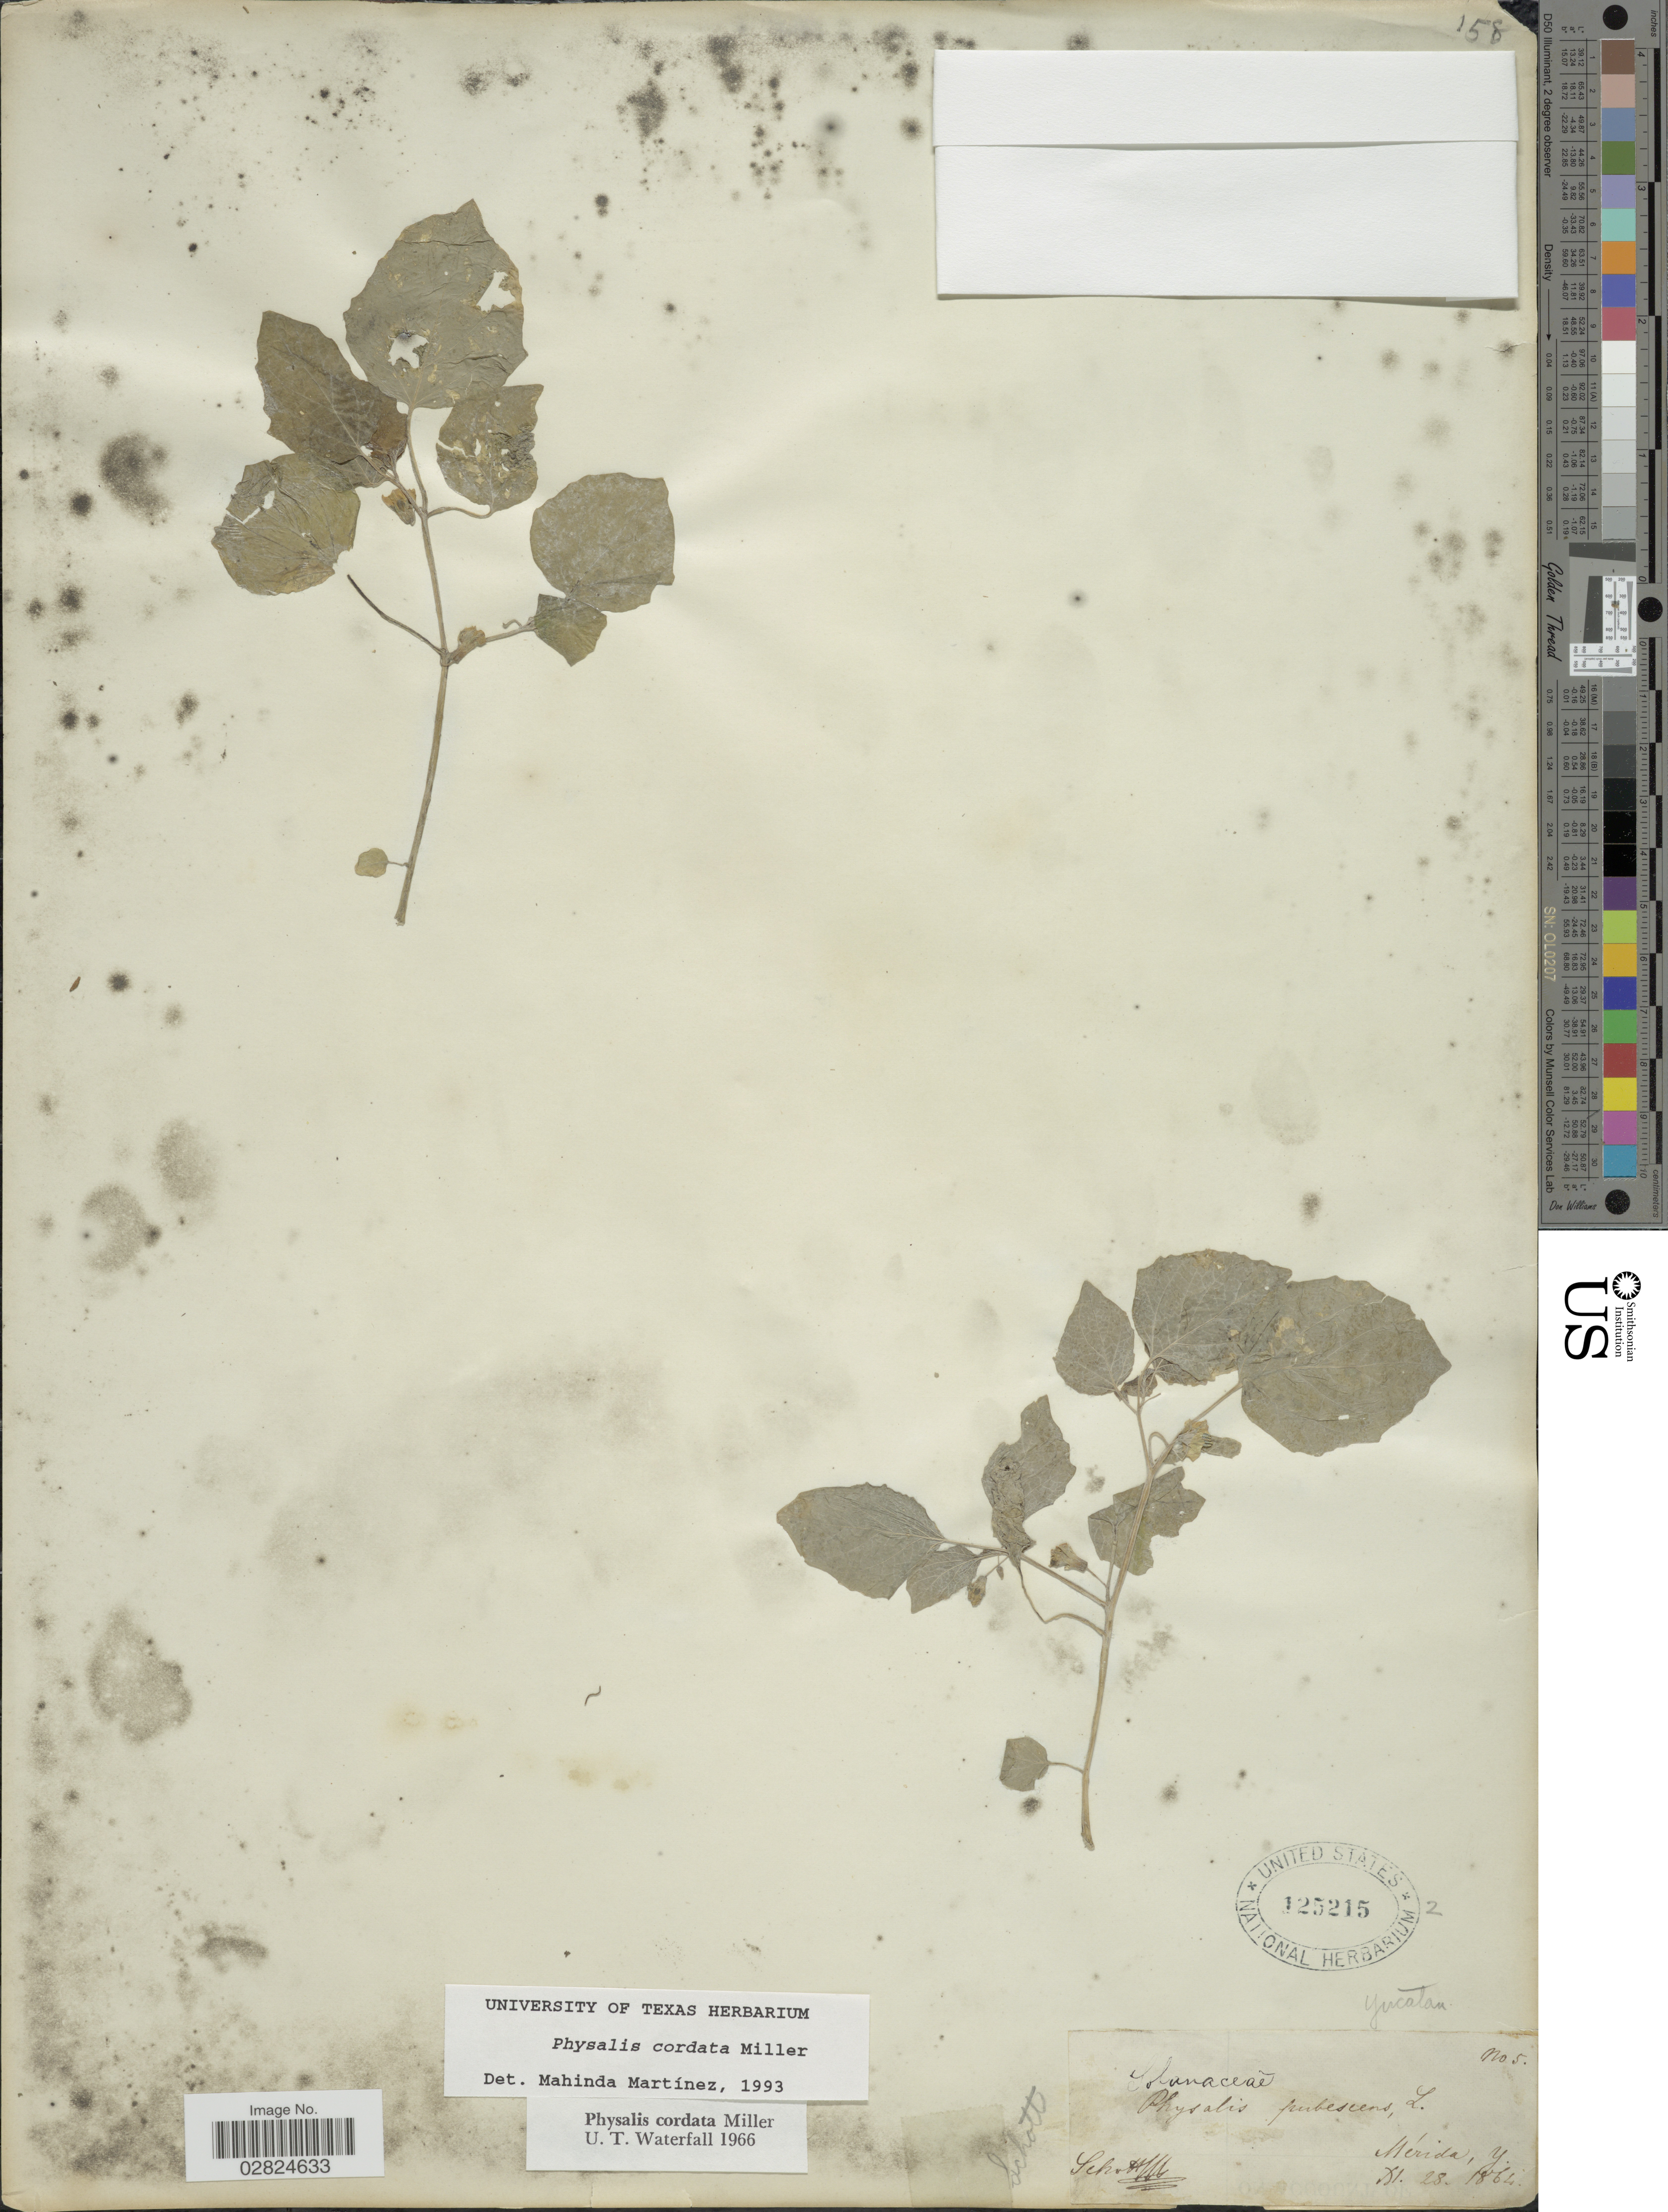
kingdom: Plantae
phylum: Tracheophyta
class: Magnoliopsida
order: Solanales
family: Solanaceae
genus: Physalis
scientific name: Physalis cordata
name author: Mill.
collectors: M. Schott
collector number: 5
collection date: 1864-11-28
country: Mexico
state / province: Yucatán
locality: Mérida.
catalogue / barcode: US 125215